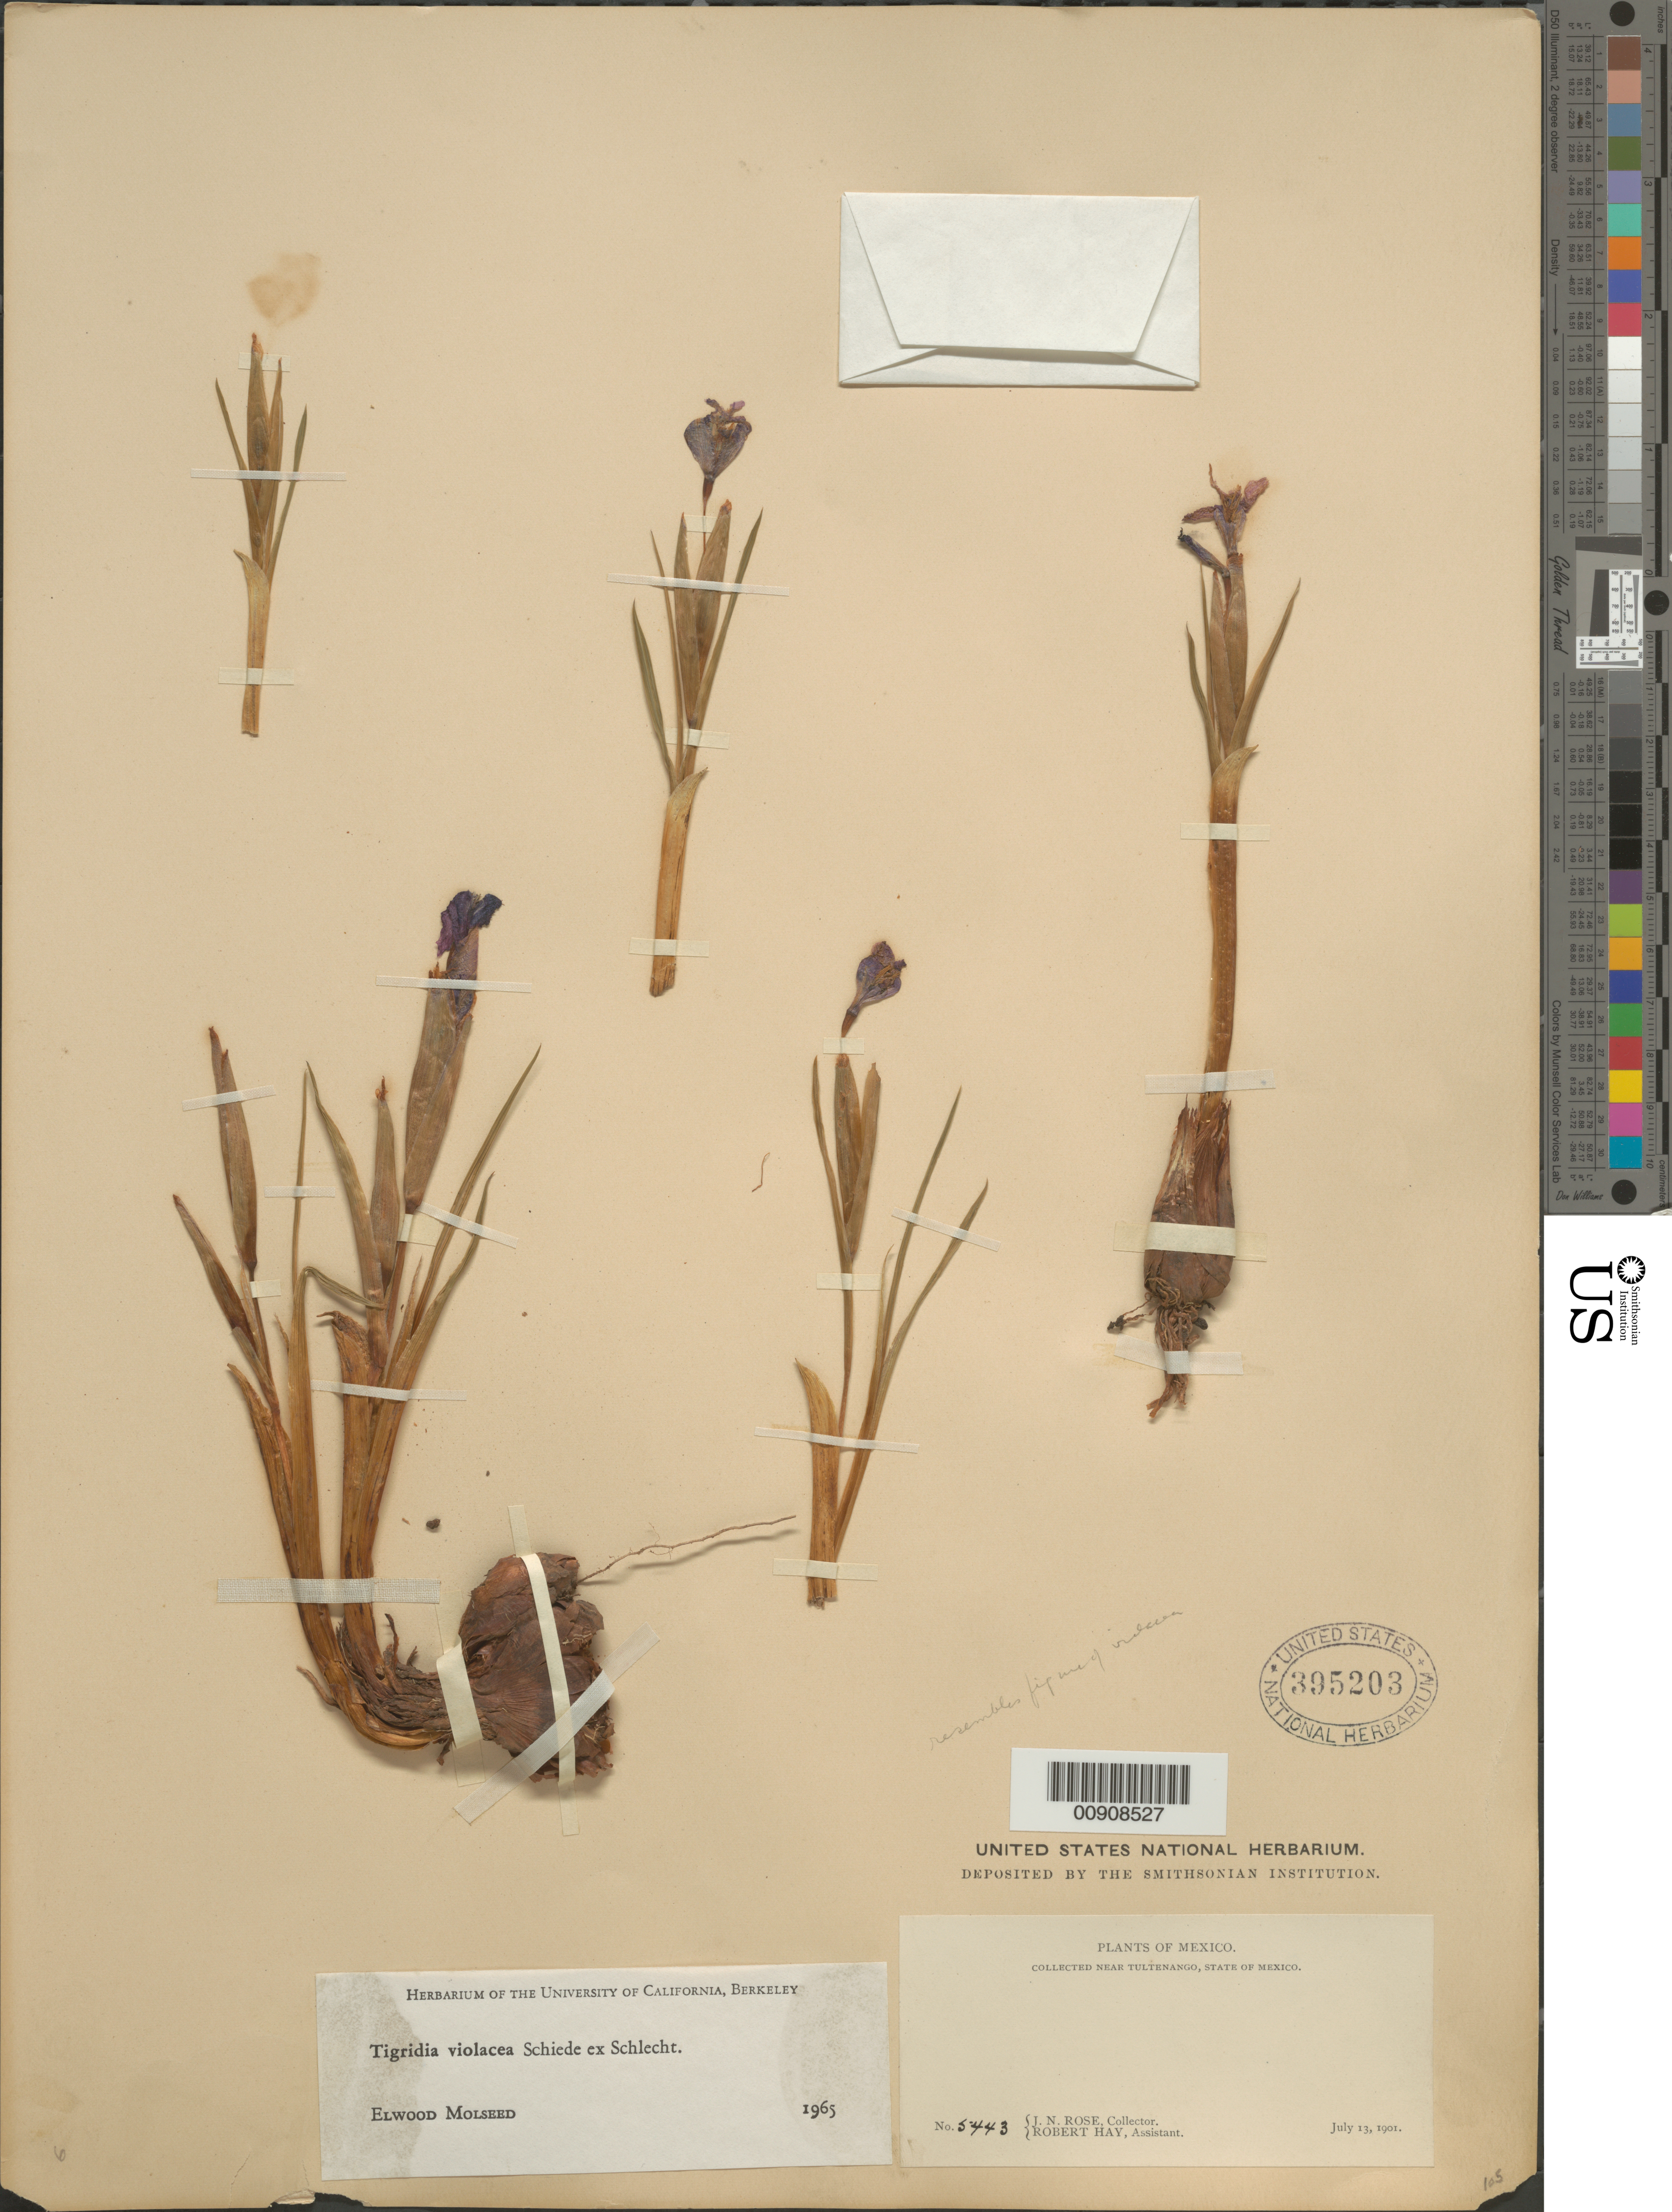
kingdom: Plantae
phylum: Tracheophyta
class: Liliopsida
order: Asparagales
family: Iridaceae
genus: Tigridia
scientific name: Tigridia violacea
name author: Schiede ex Schltdl.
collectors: J. N. Rose & R. Hay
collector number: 5443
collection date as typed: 13 Jul 1901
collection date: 1901-07-13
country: Mexico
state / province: México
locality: Near Tultenango, State of México.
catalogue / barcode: US 395203